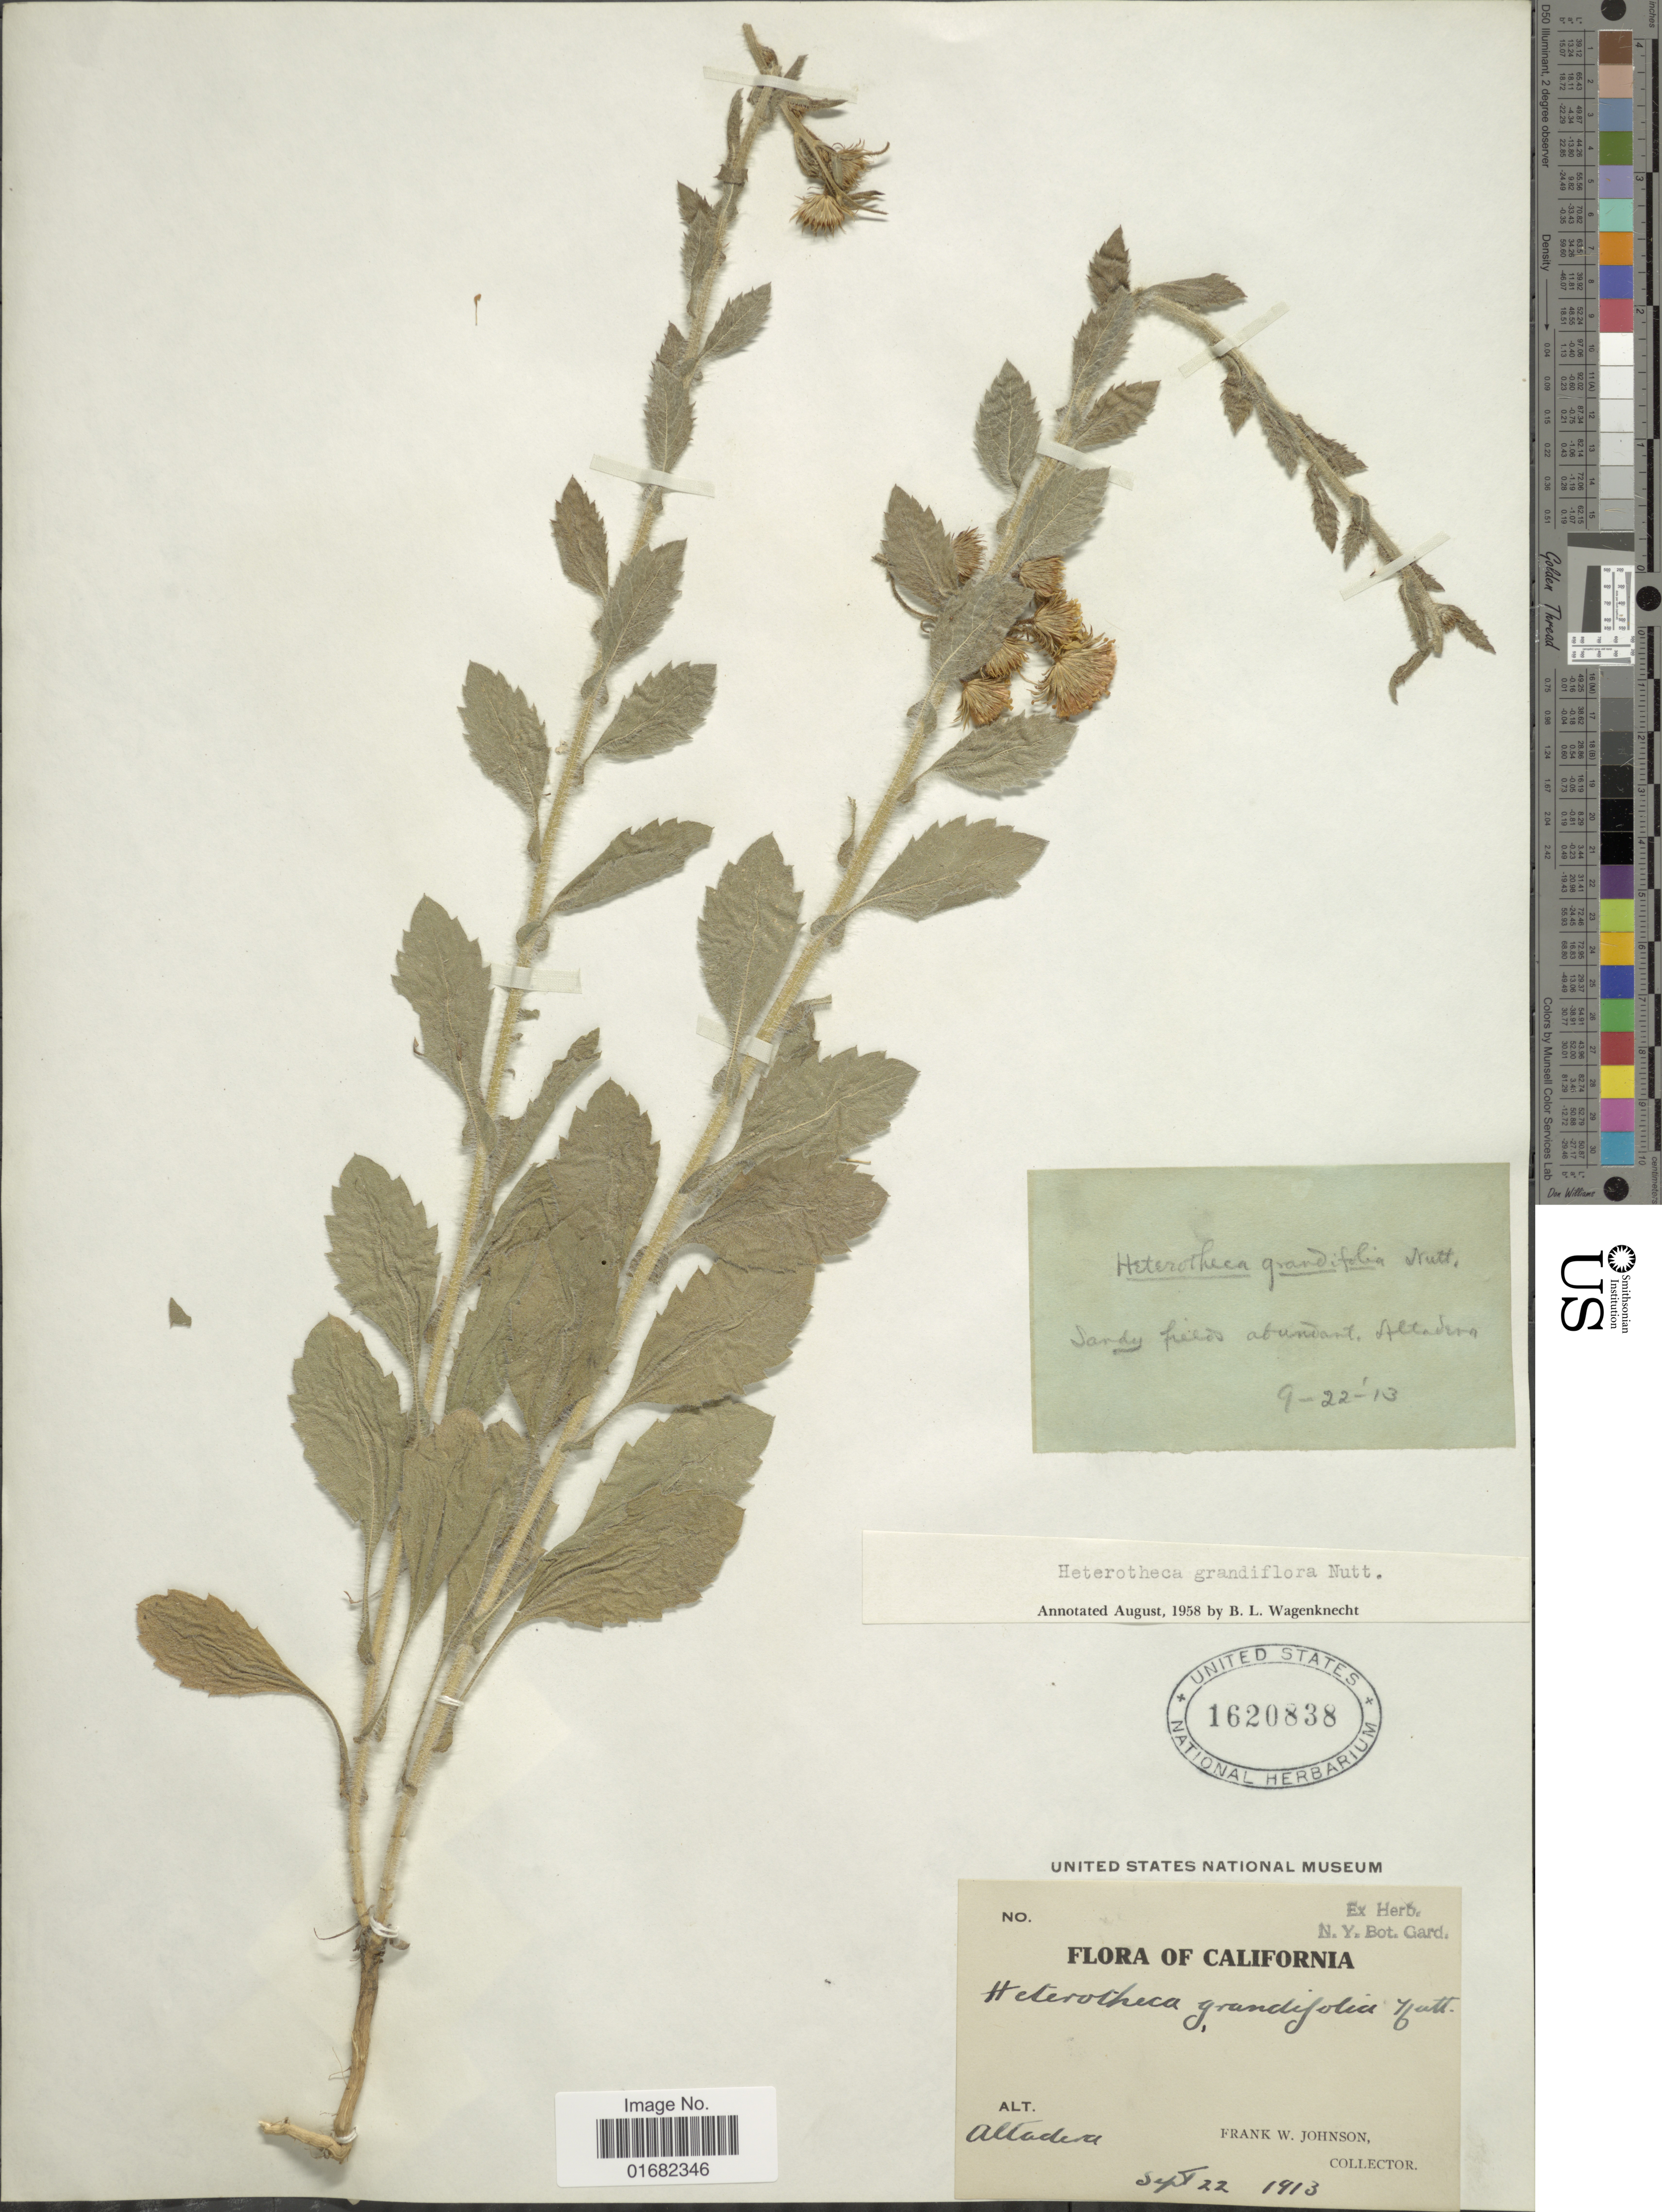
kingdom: Plantae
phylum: Tracheophyta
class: Magnoliopsida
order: Asterales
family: Asteraceae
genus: Heterotheca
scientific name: Heterotheca grandiflora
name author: Nutt.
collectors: F. W. Johnson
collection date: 1913-09-22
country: United States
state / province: California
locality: Altadena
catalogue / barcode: US 1620838